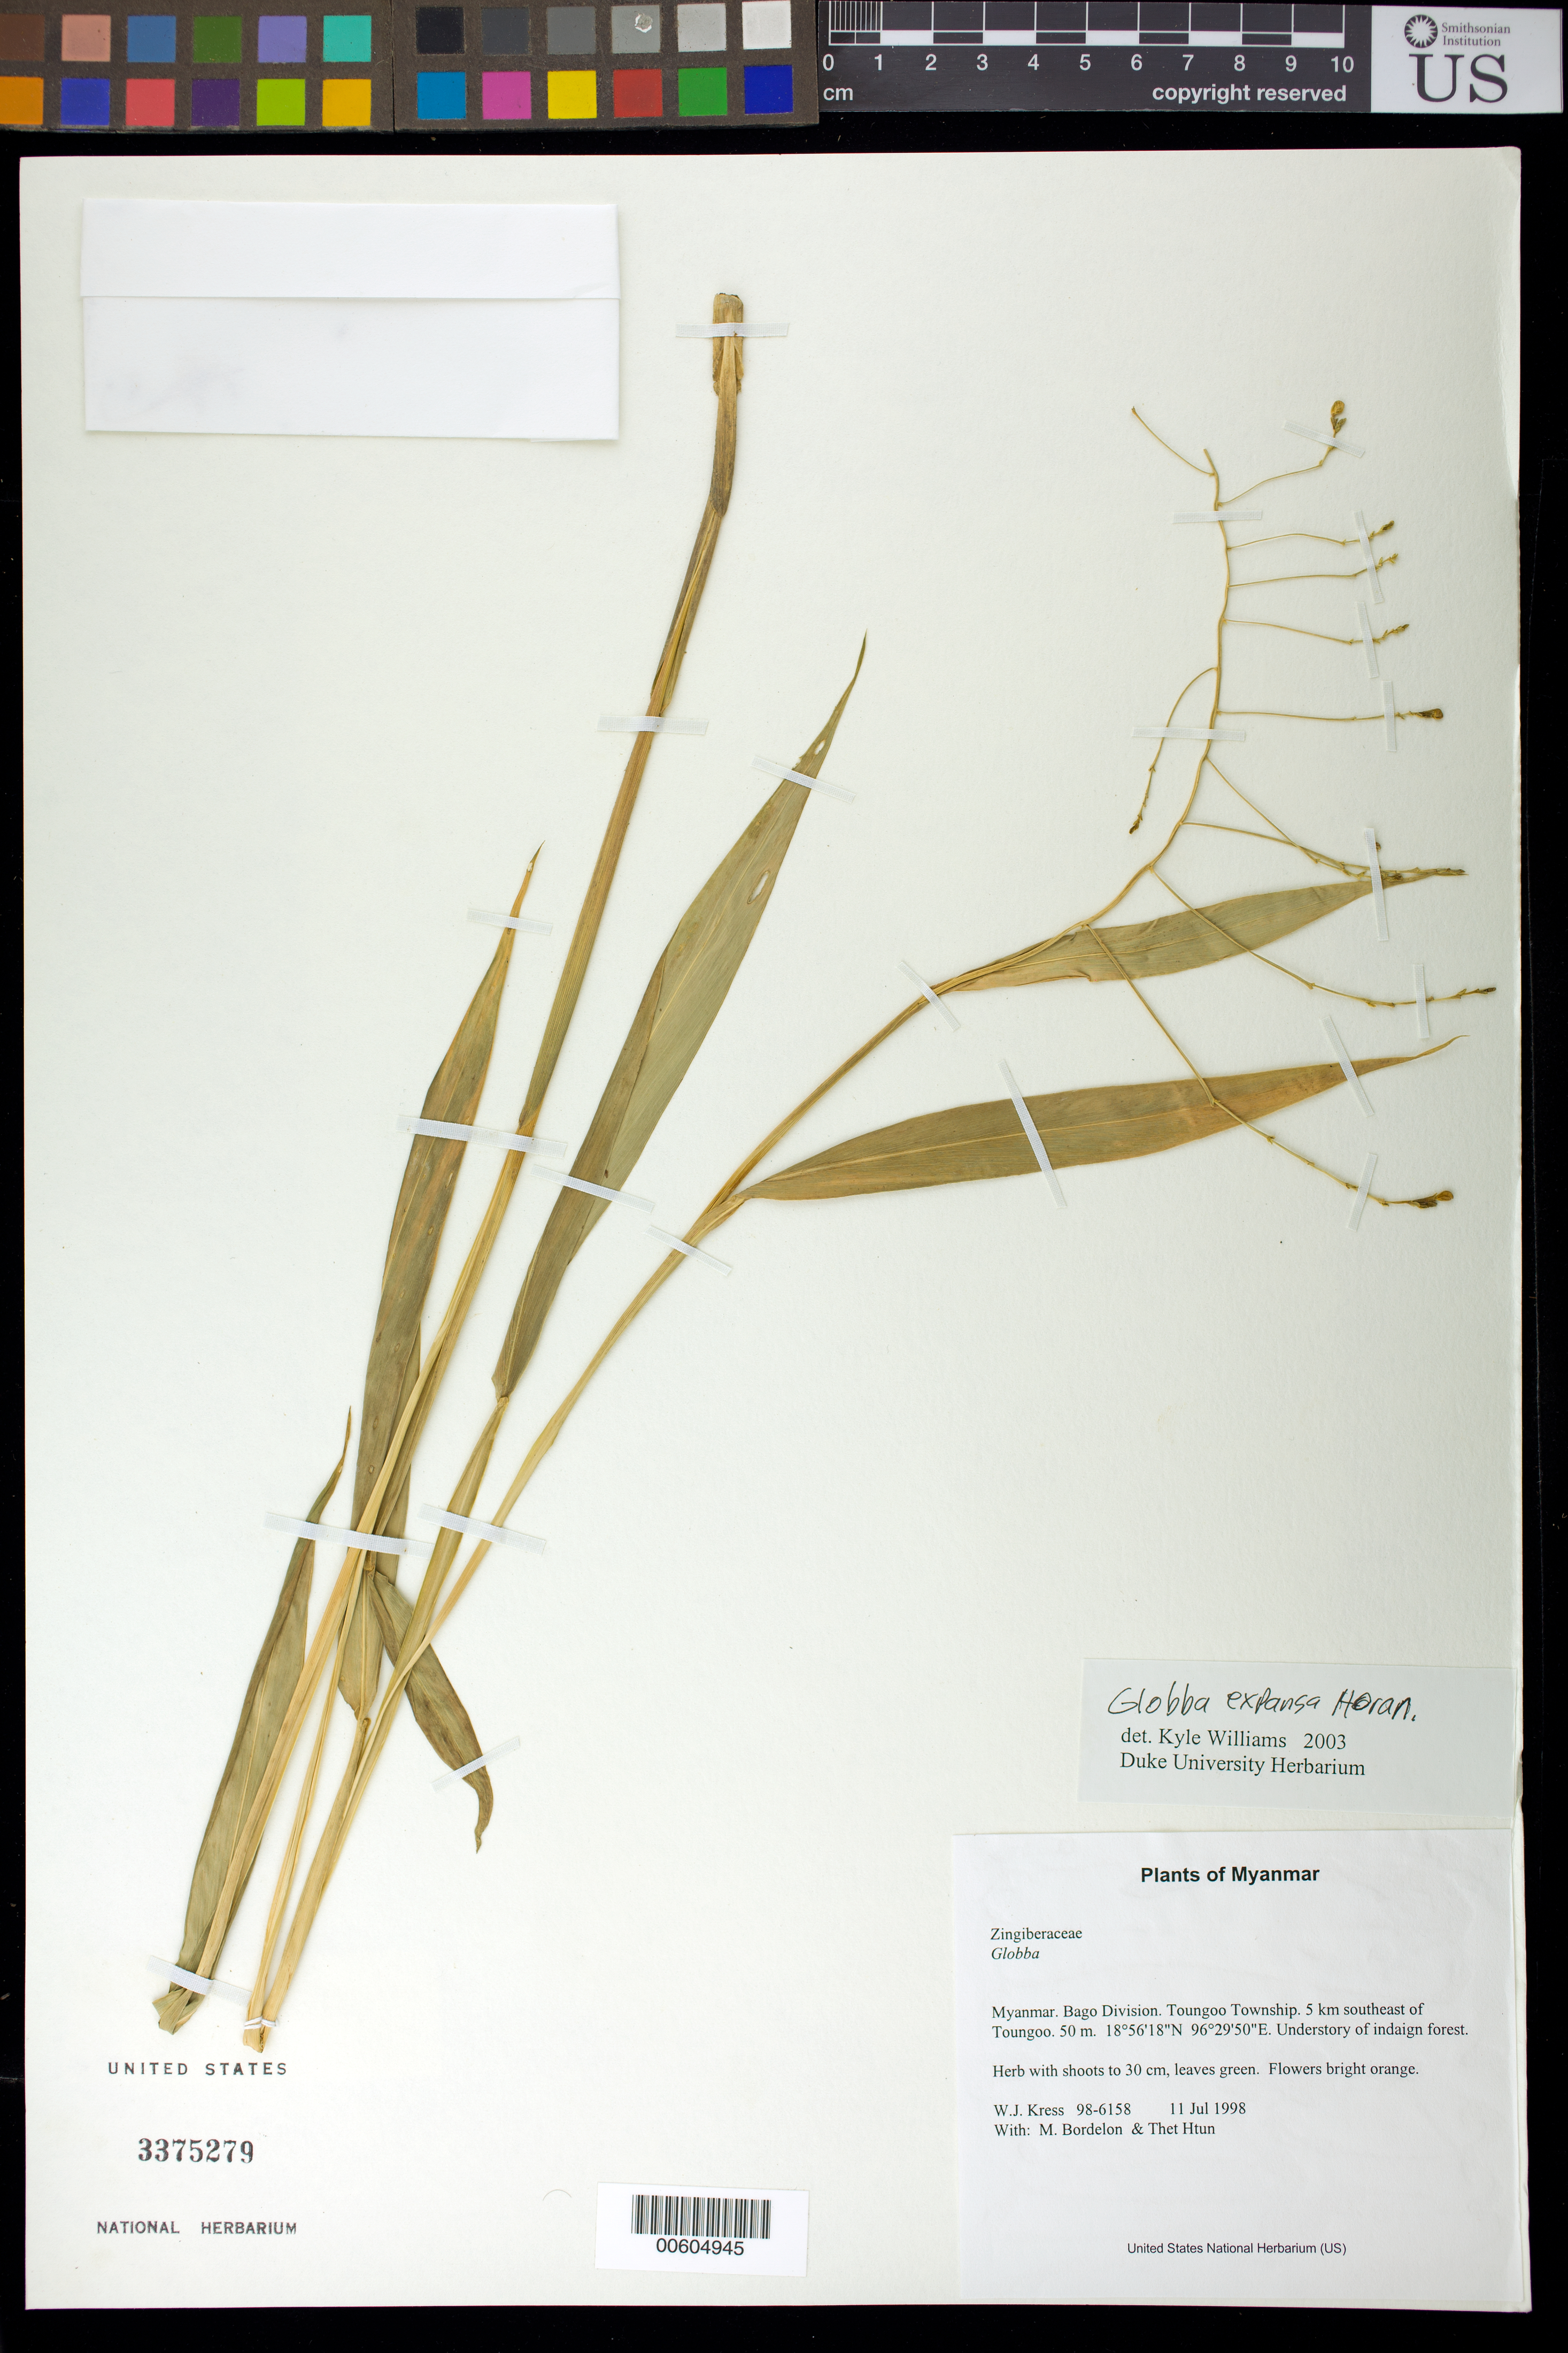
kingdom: Plantae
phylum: Tracheophyta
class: Liliopsida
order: Zingiberales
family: Zingiberaceae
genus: Globba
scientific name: Globba expansa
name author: Wall.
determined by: Williams, K. J.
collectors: W. J. Kress, M. Bordelon & Thet Htun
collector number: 98-6158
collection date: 1998-07-11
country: Myanmar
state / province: Bago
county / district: Toungoo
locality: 5 km southeast of Toungoo.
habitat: Understory of indaign forest.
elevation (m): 50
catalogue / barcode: US 3375279